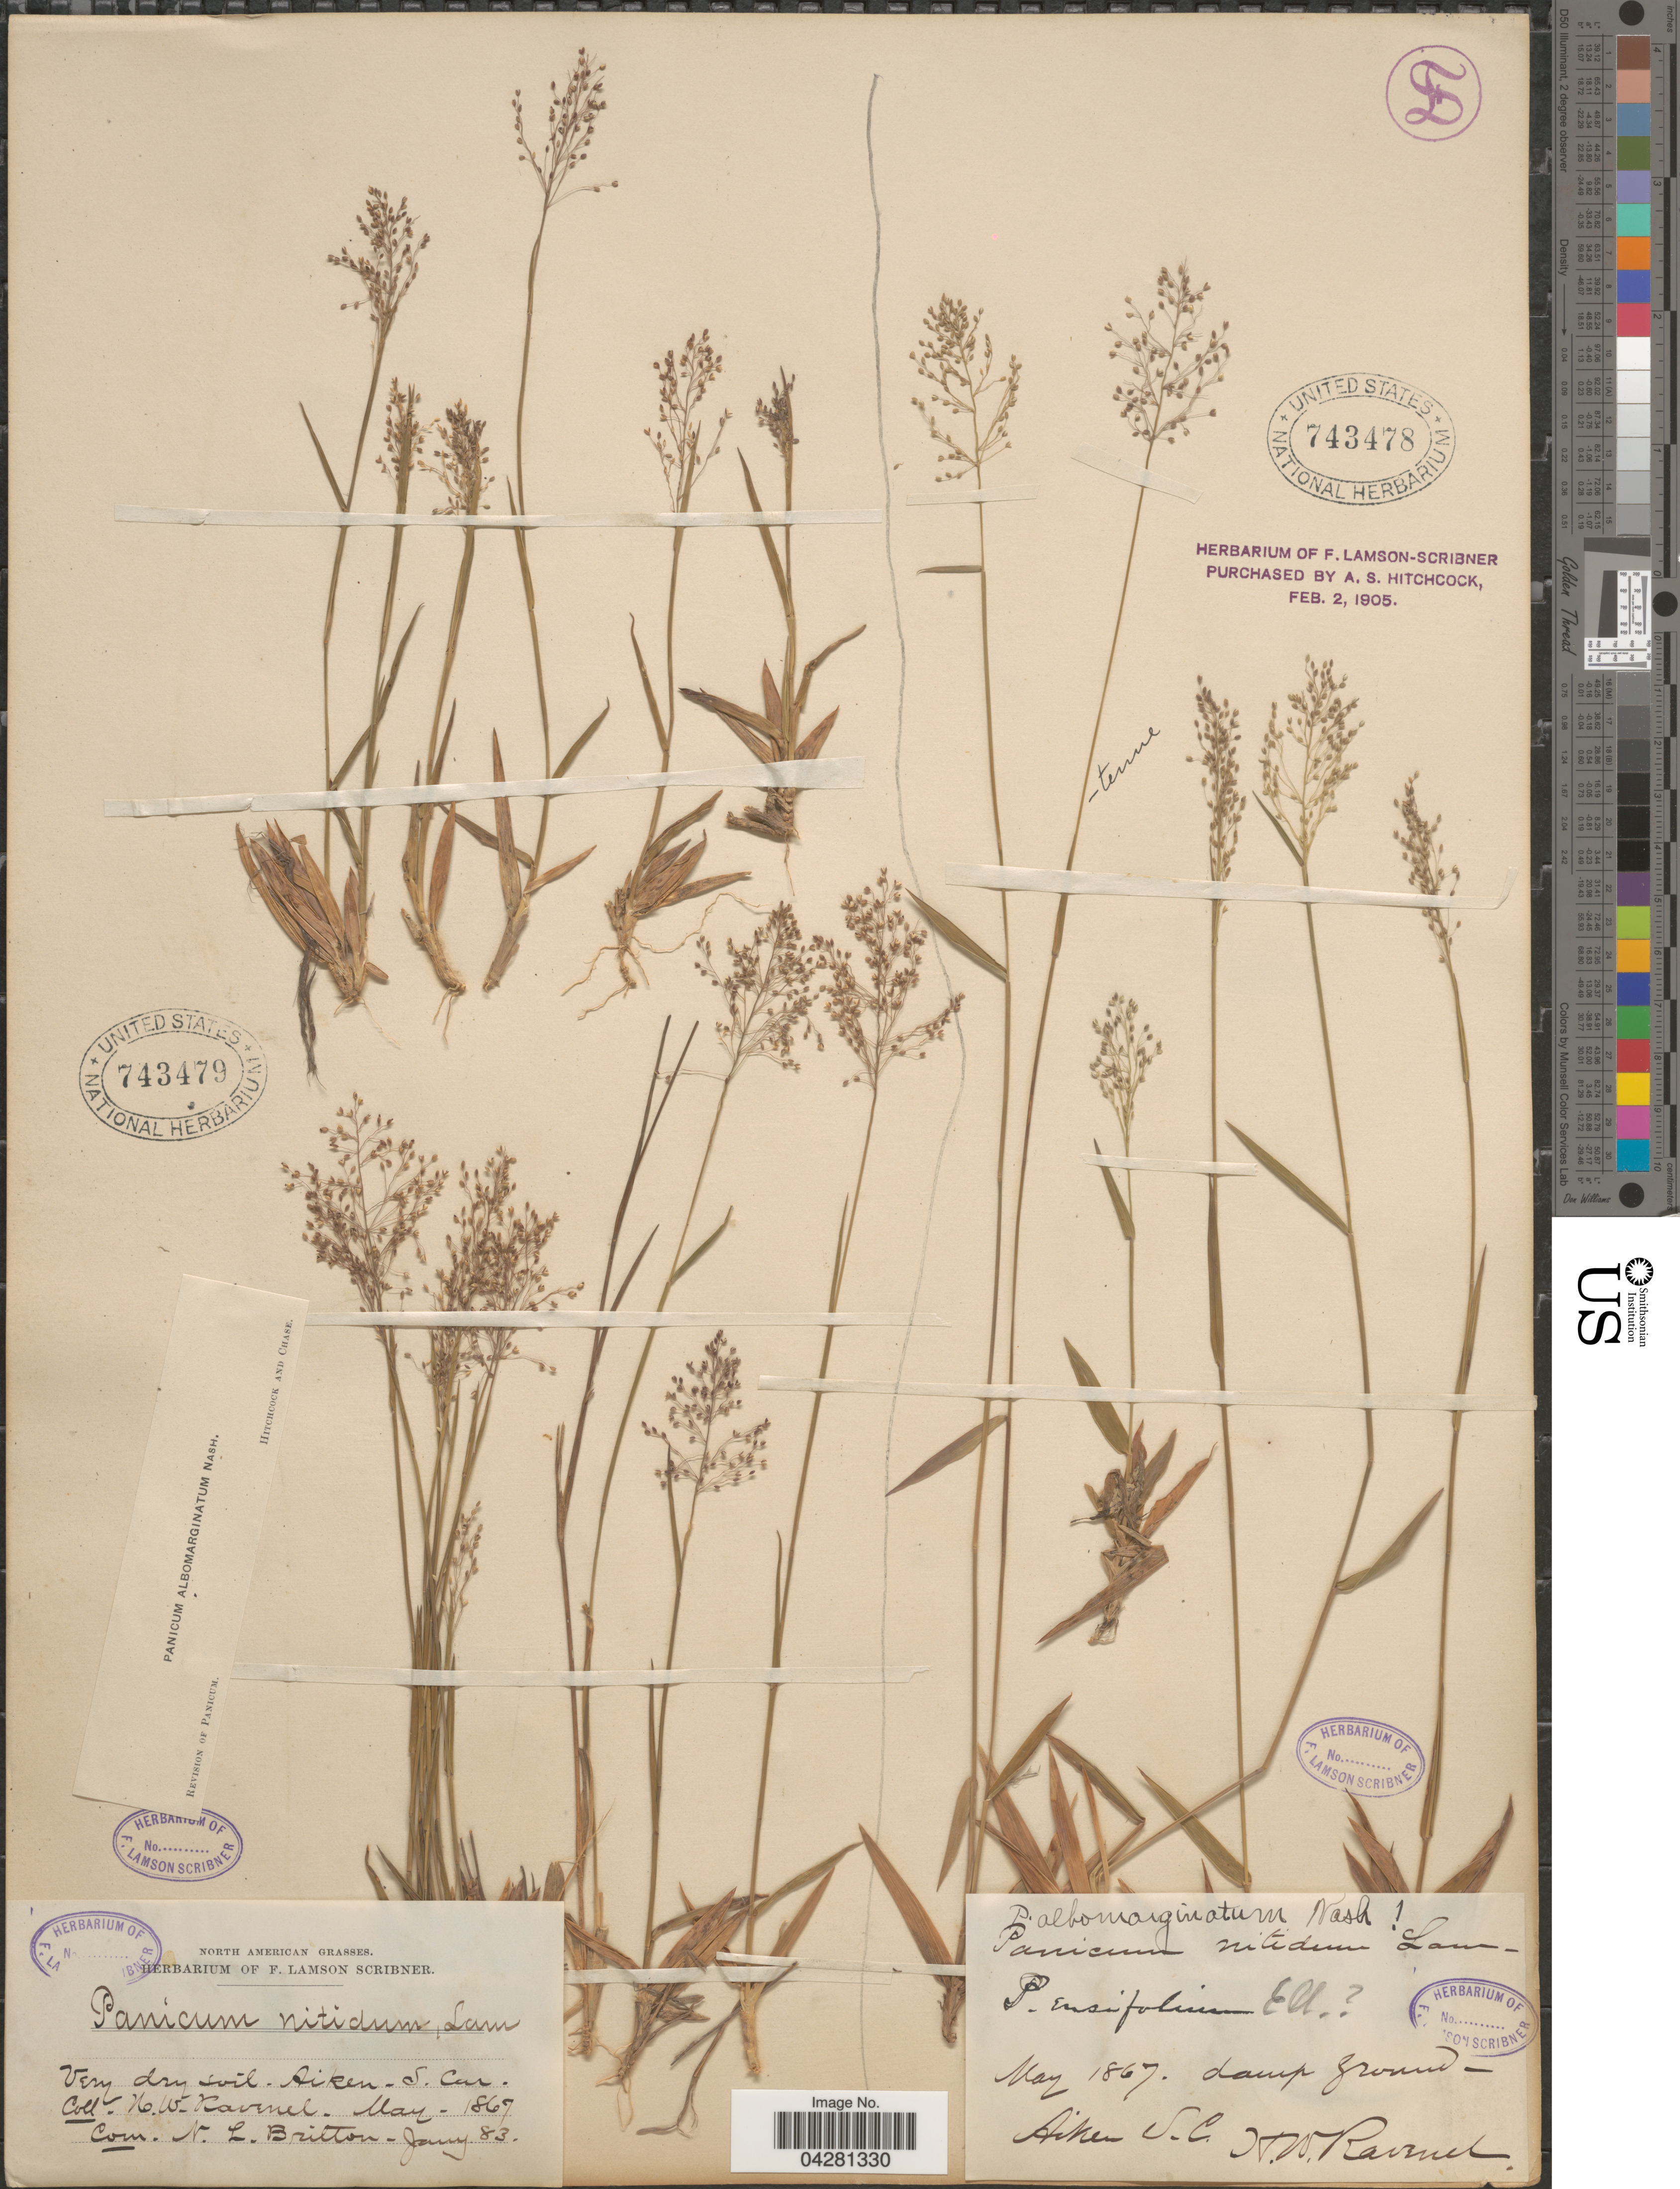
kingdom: Plantae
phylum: Tracheophyta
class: Liliopsida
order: Poales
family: Poaceae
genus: Dichanthelium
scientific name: Dichanthelium dichotomum var. unciphyllum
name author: (Trin.) Davidse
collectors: H. Ravenel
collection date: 1867-05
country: United States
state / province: South Carolina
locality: Aiken.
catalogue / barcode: US 743478